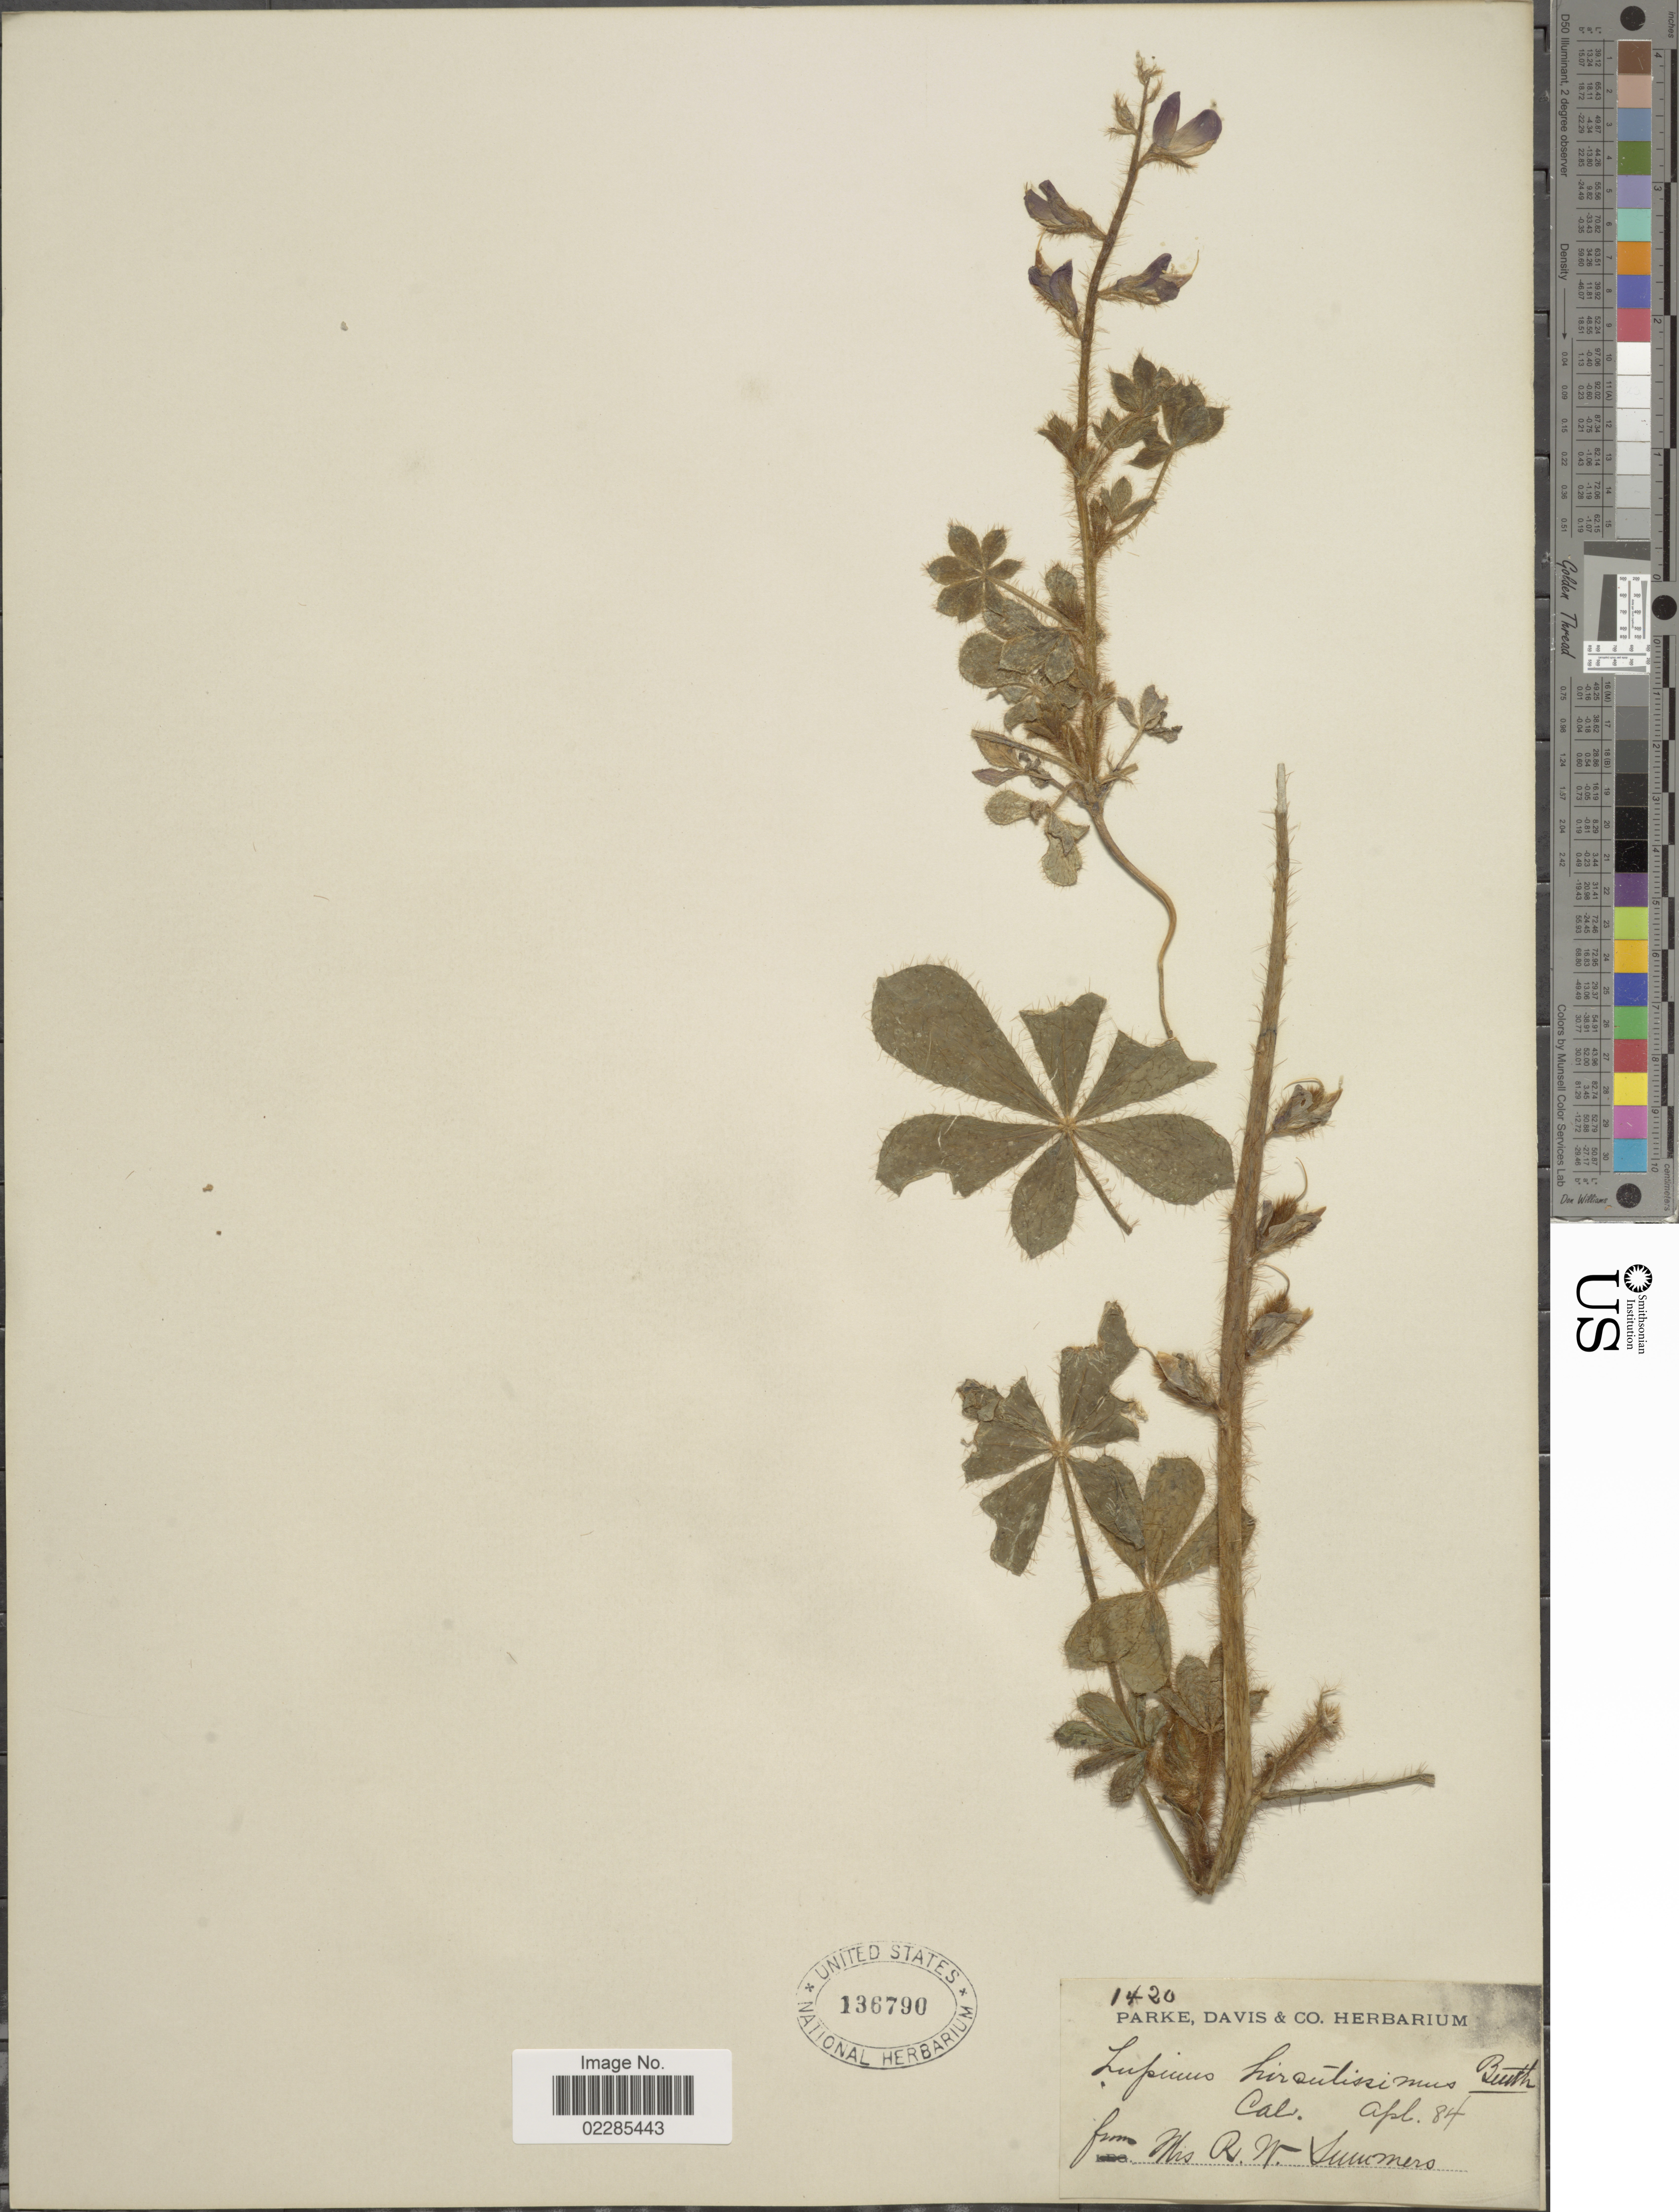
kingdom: Plantae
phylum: Tracheophyta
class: Magnoliopsida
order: Fabales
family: Fabaceae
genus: Lupinus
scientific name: Lupinus hirsutissimus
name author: Benth.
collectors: R. Summers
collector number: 1420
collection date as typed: Transcribed d/m/y: /4/84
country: United States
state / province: California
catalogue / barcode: US 136790